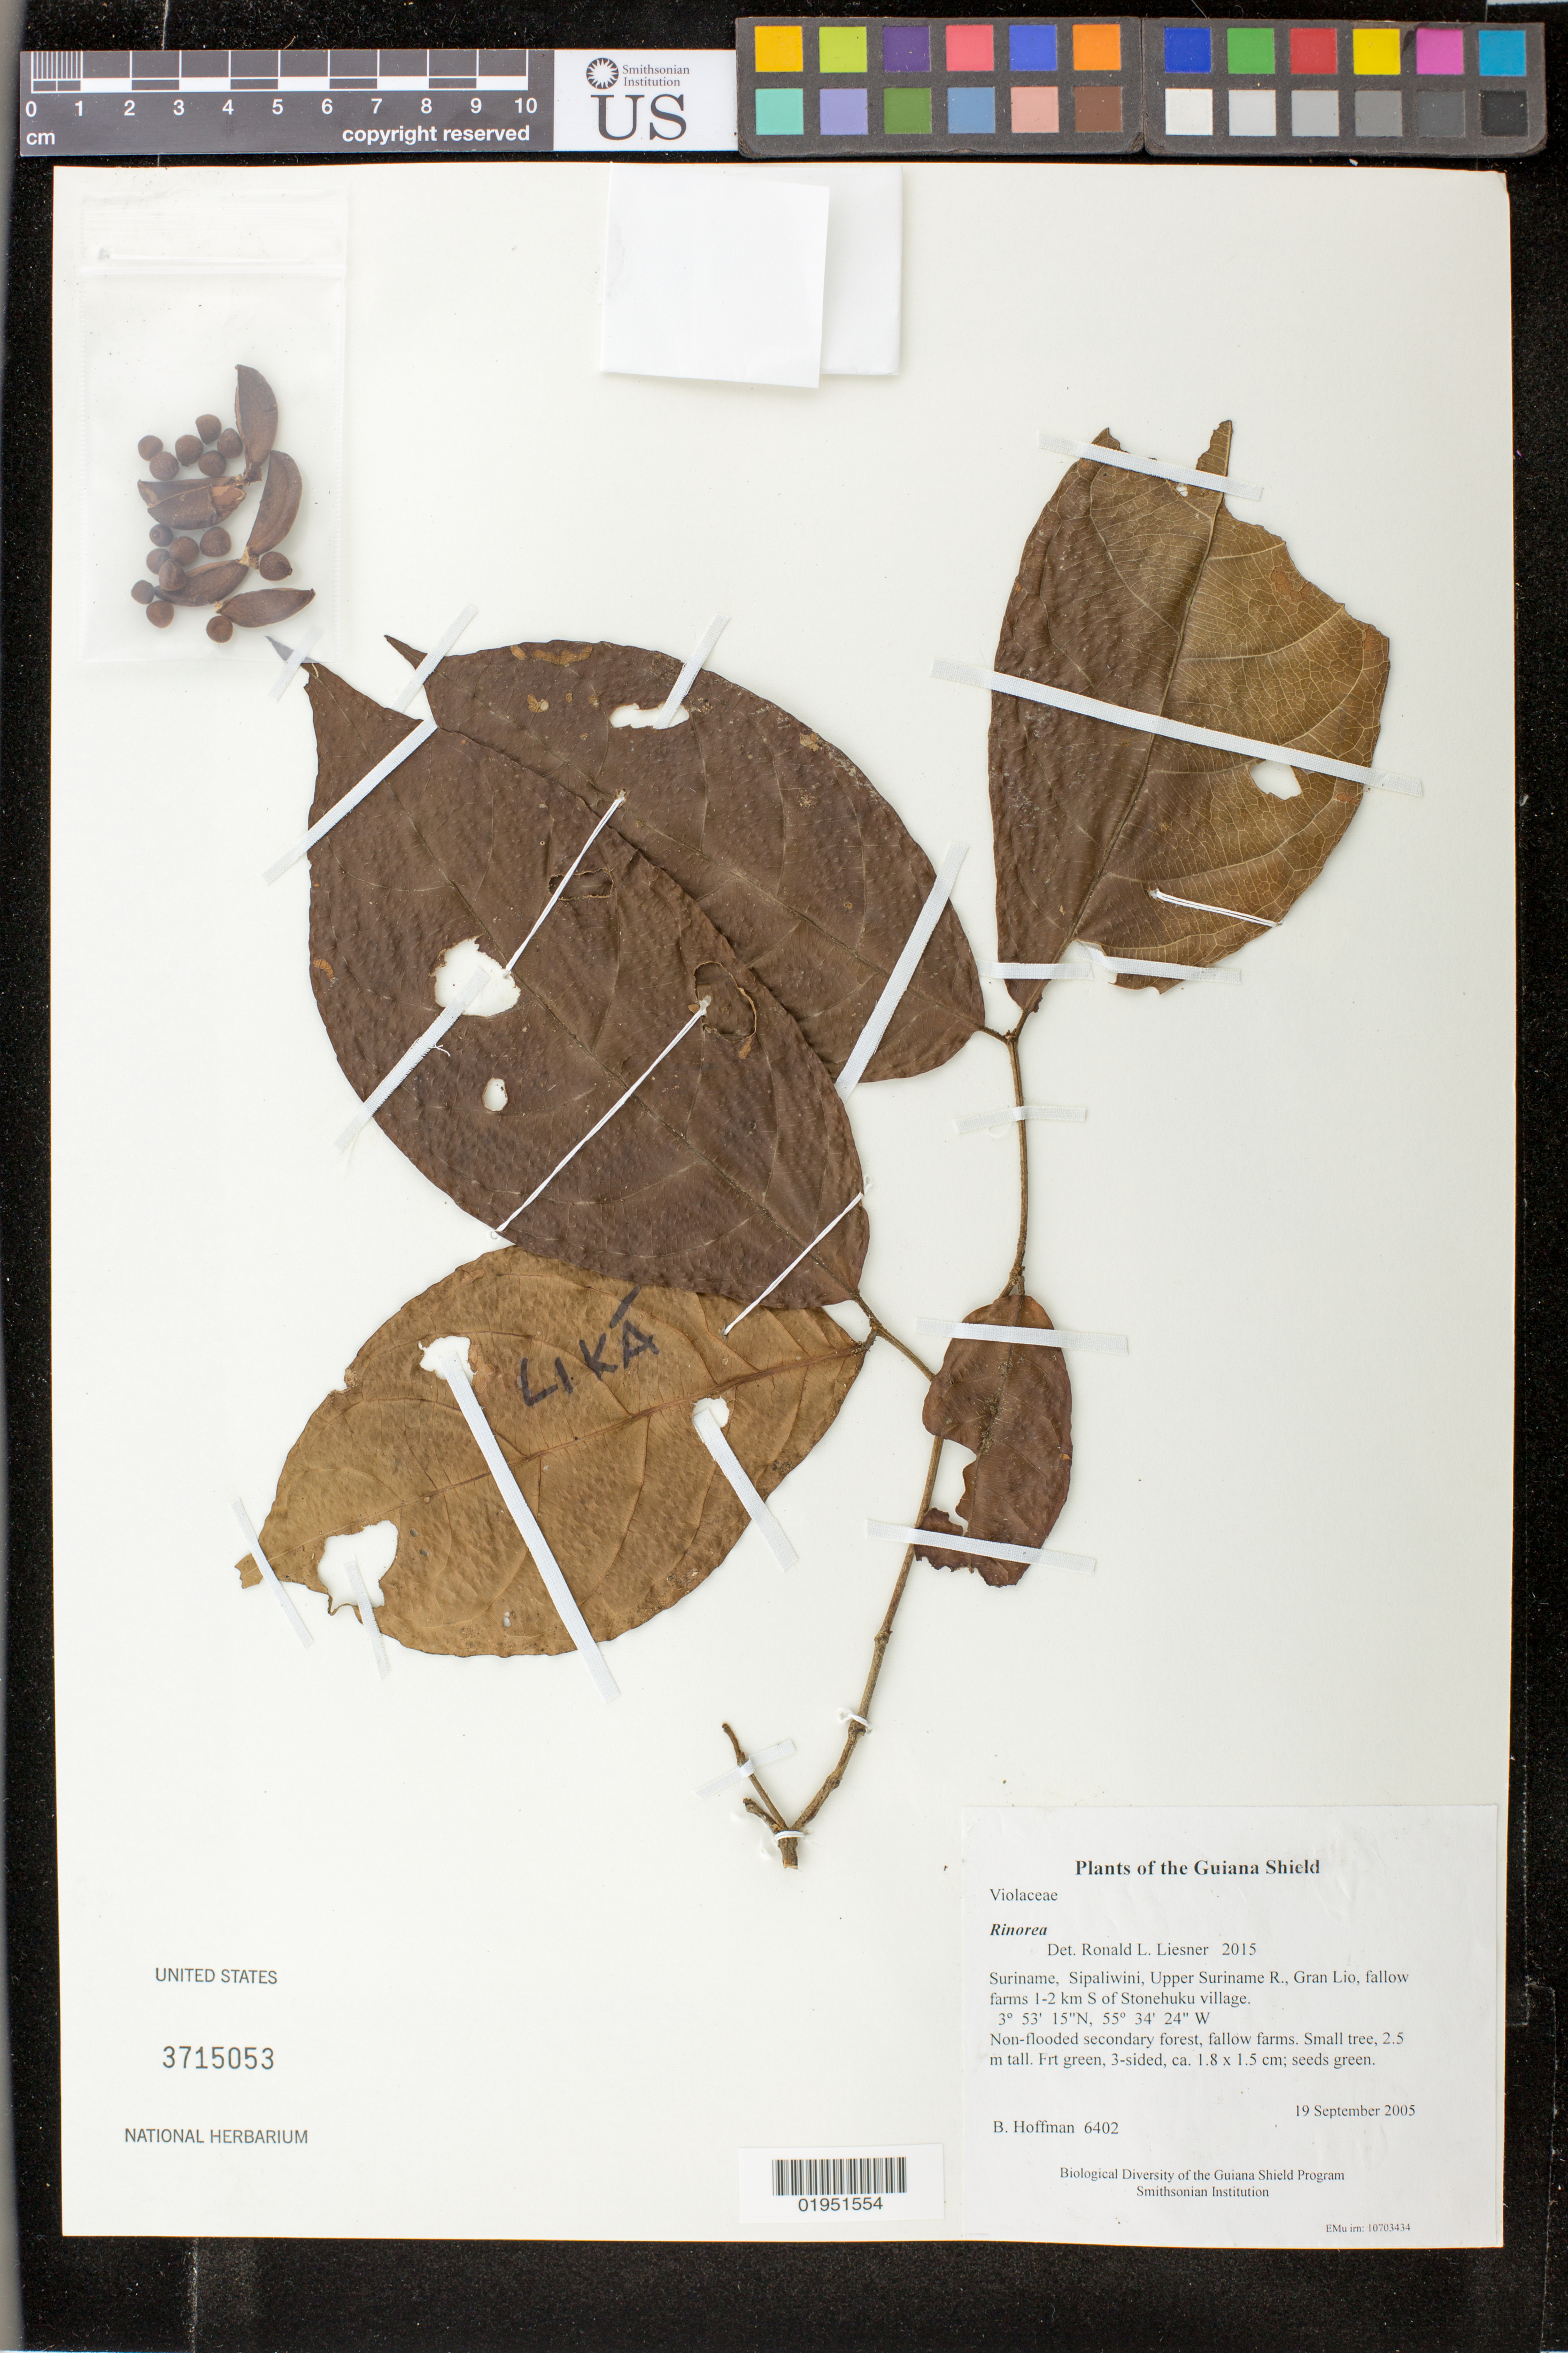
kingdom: Plantae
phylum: Tracheophyta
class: Magnoliopsida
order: Malpighiales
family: Violaceae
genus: Rinorea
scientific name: Rinorea sp.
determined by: Liesner, R. L.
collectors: B. Hoffman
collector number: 6402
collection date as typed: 19 September 2005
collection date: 2005-09-19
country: Suriname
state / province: Sipaliwini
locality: Upper Suriname R., Gran Lio, fallow farms 1-2 km S of Stonehuku village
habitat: Non-flooded secondary forest, fallow farms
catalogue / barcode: US 3715053